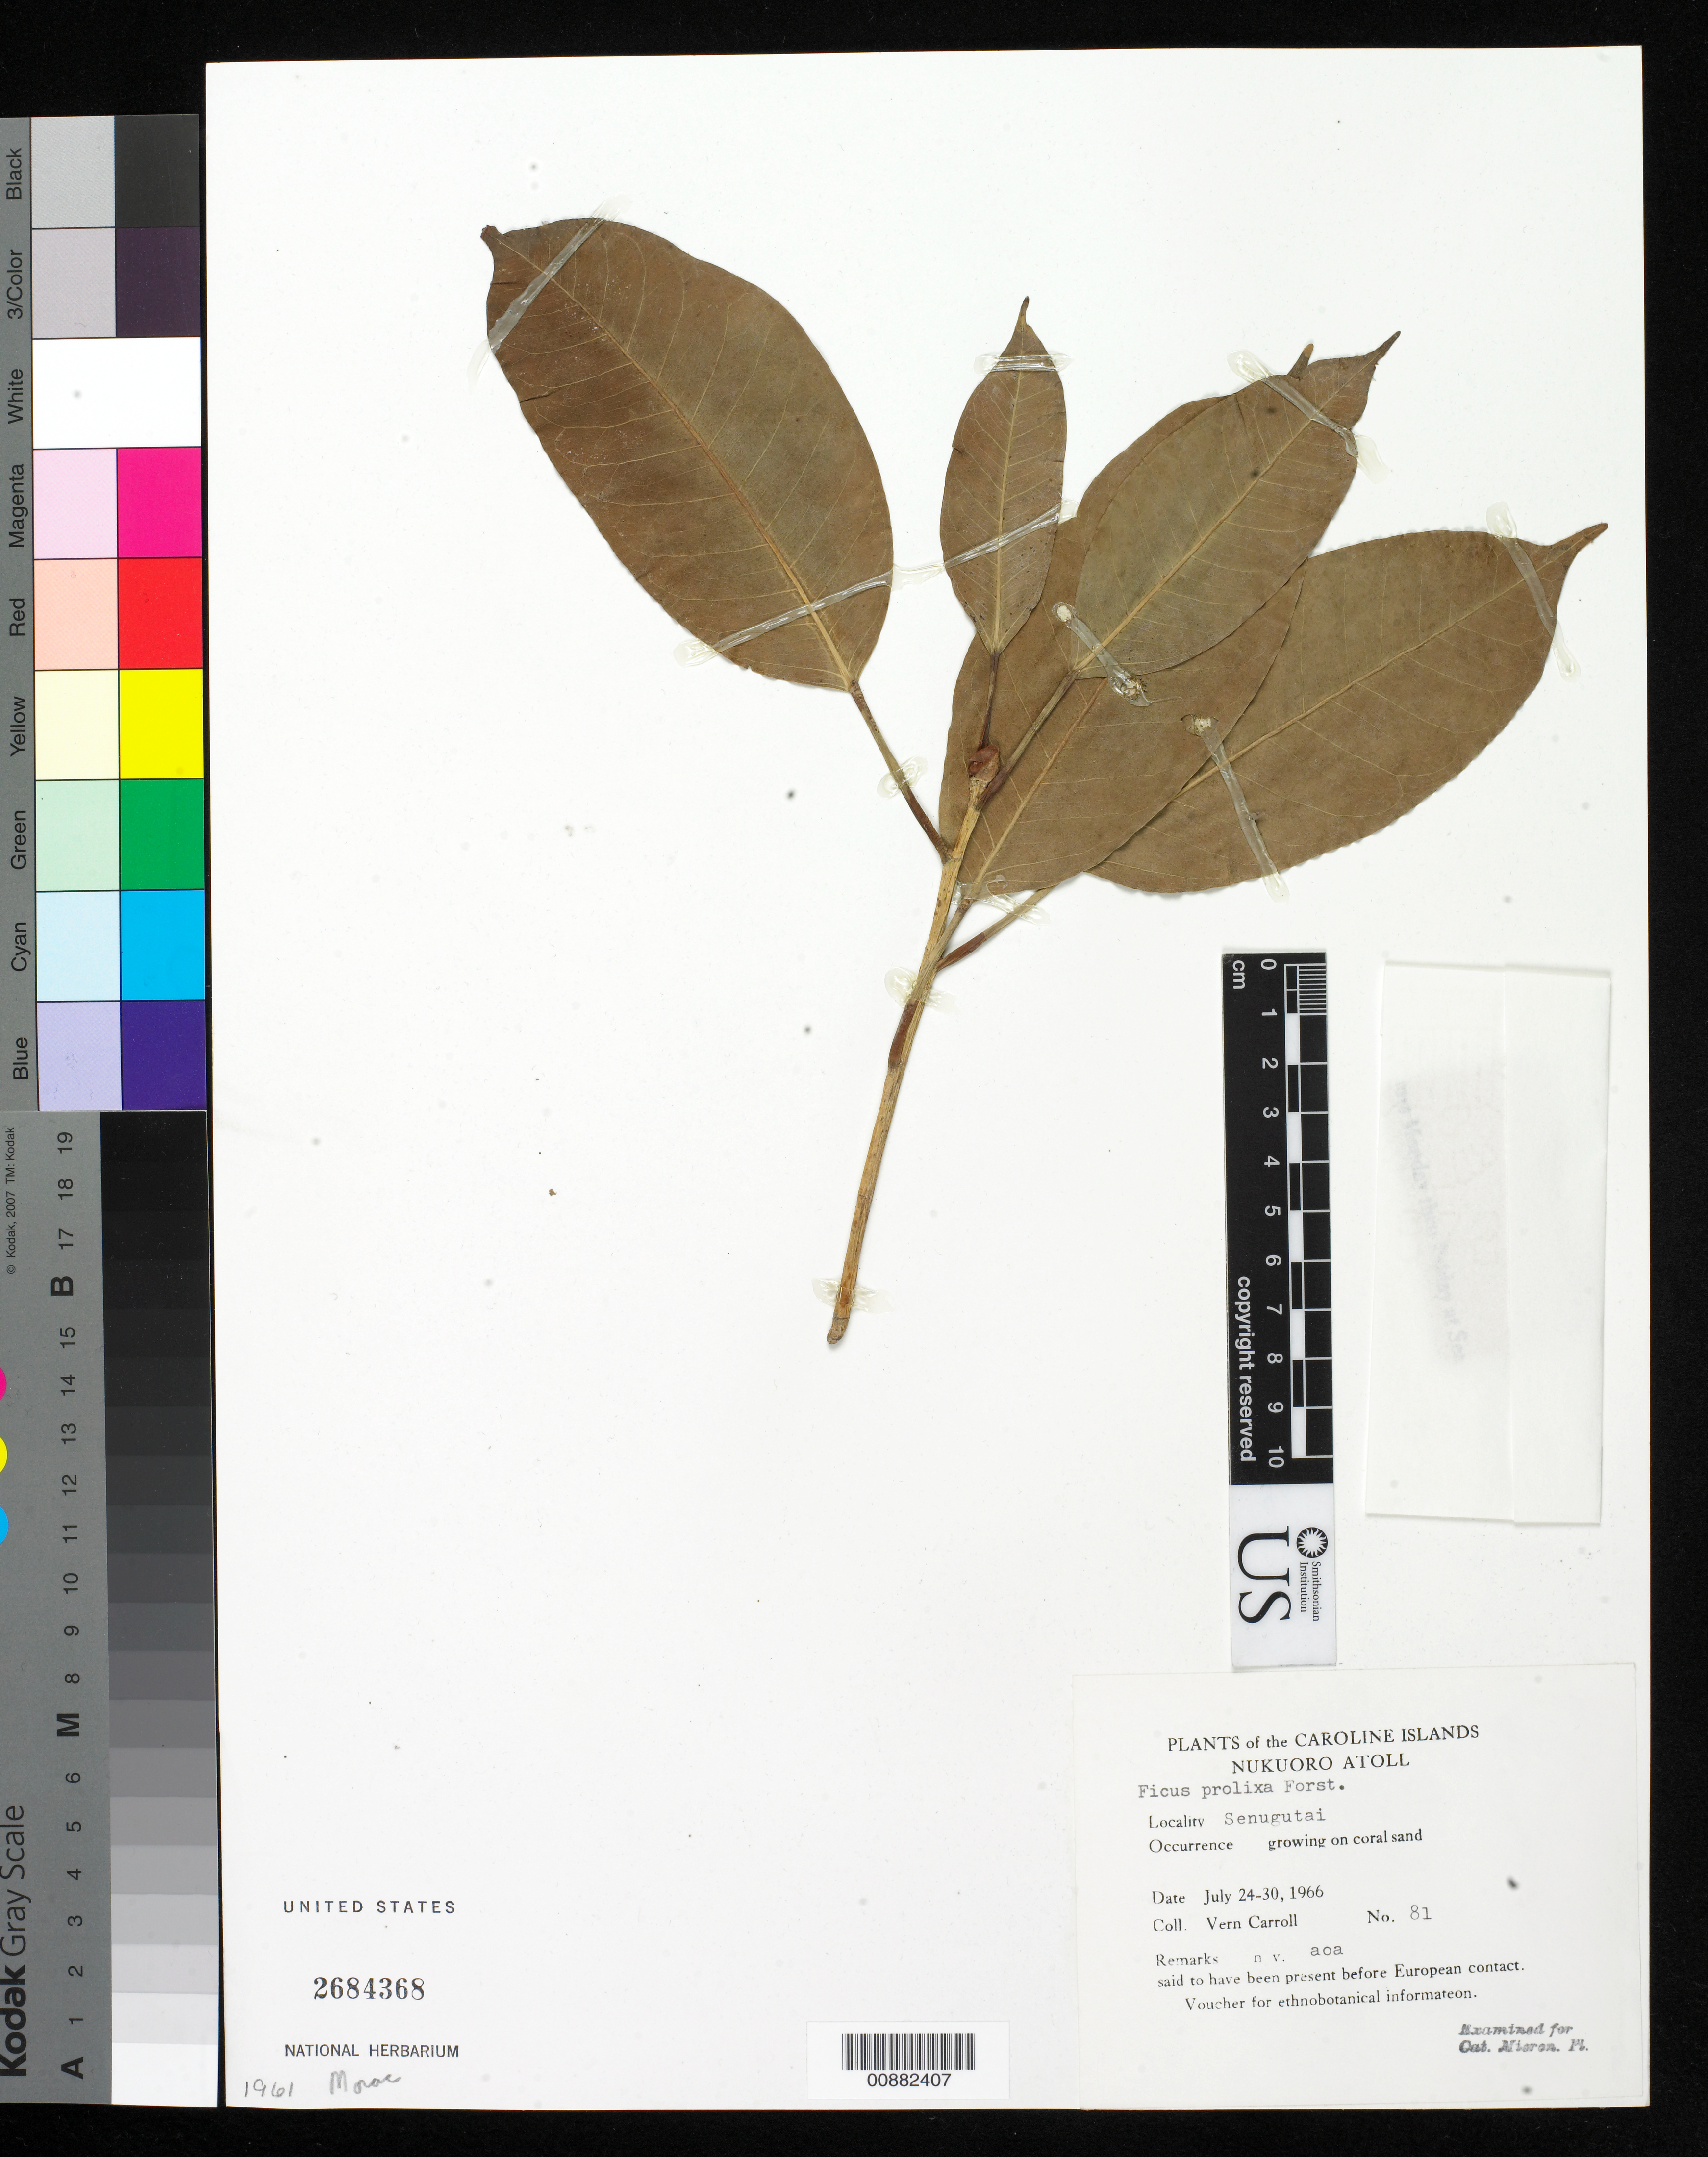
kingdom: Plantae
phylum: Tracheophyta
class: Magnoliopsida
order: Rosales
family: Moraceae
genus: Ficus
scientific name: Ficus prolixa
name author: G. Forst.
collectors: V. Carroll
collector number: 81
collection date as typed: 24 Jul 1966 to 30 Jul 1966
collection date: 1966-07-24/1966-07-30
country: Micronesia, Federated States of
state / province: Pohnpei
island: Nukuoro Atoll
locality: Senugutai.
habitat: Growing on coral sand.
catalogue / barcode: US 2684368